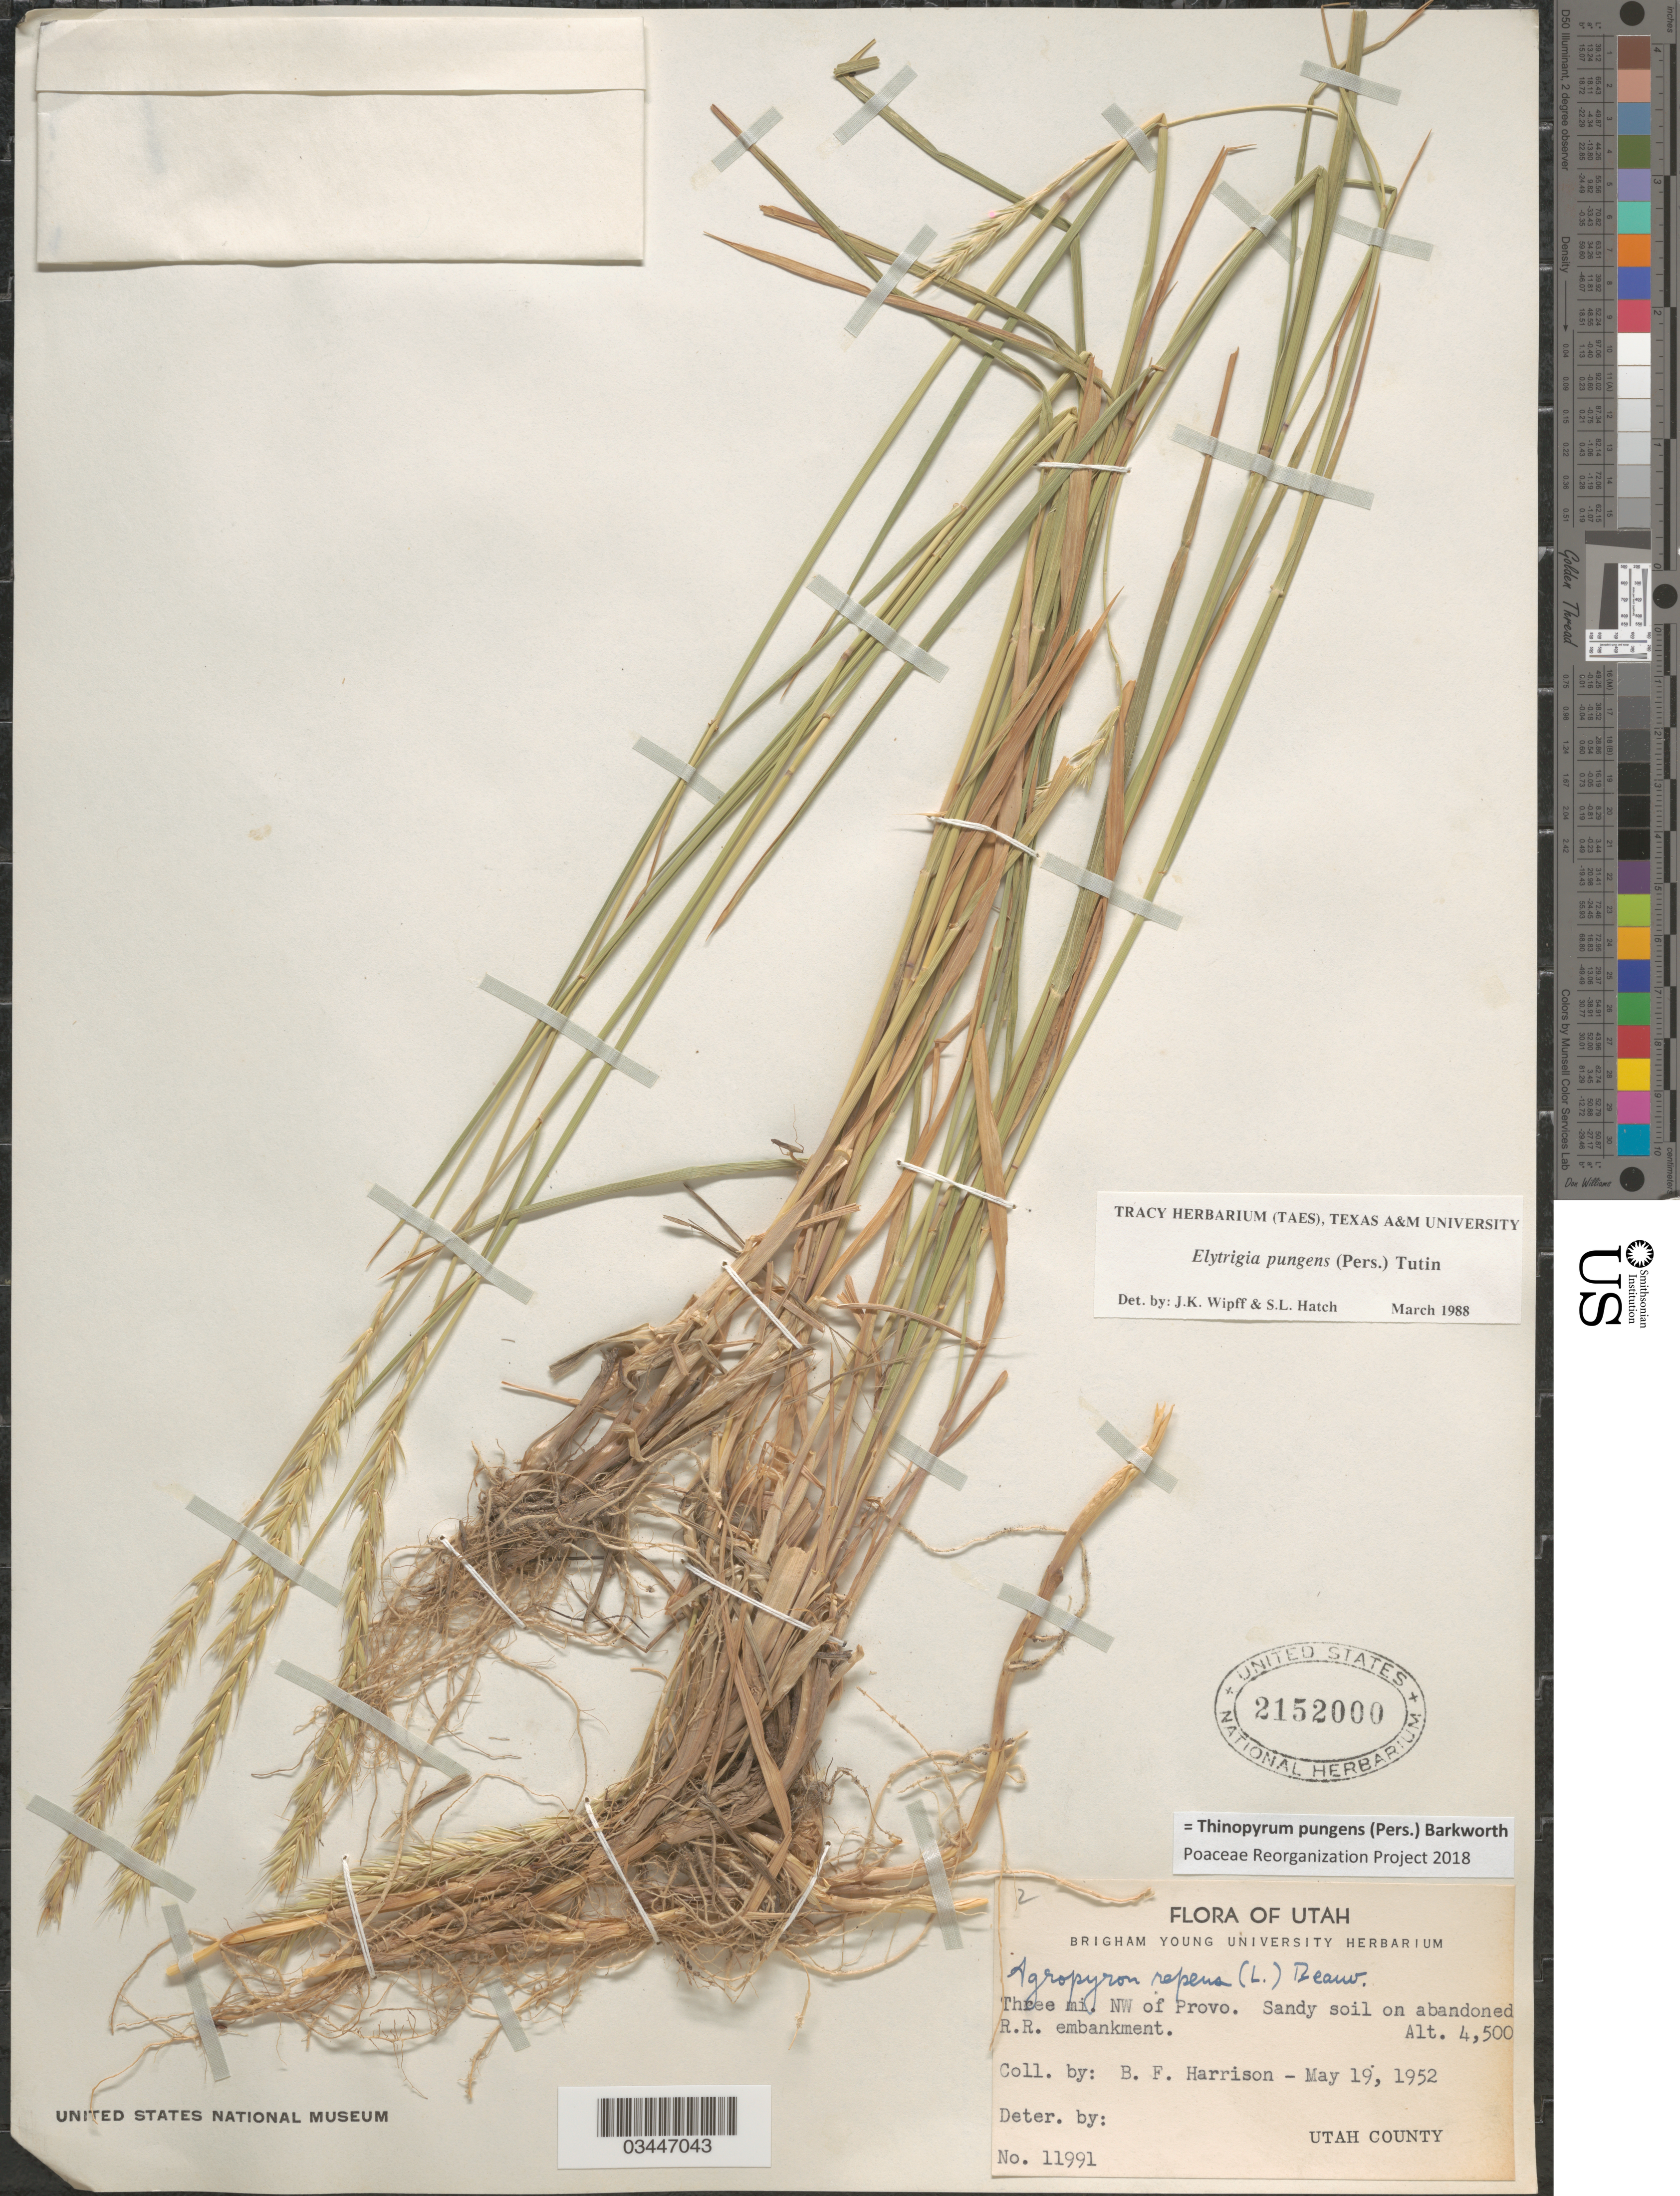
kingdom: Plantae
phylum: Tracheophyta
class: Liliopsida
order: Poales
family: Poaceae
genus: Thinopyrum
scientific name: Thinopyrum pungens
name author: (Pers.) Barkworth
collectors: B. F. Harrison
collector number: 11991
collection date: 1952-05-19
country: United States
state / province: Utah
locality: Three mi. NW of Provo. Sandy soil on abandoned R.R. embankment. Utah County.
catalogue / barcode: US 2152000